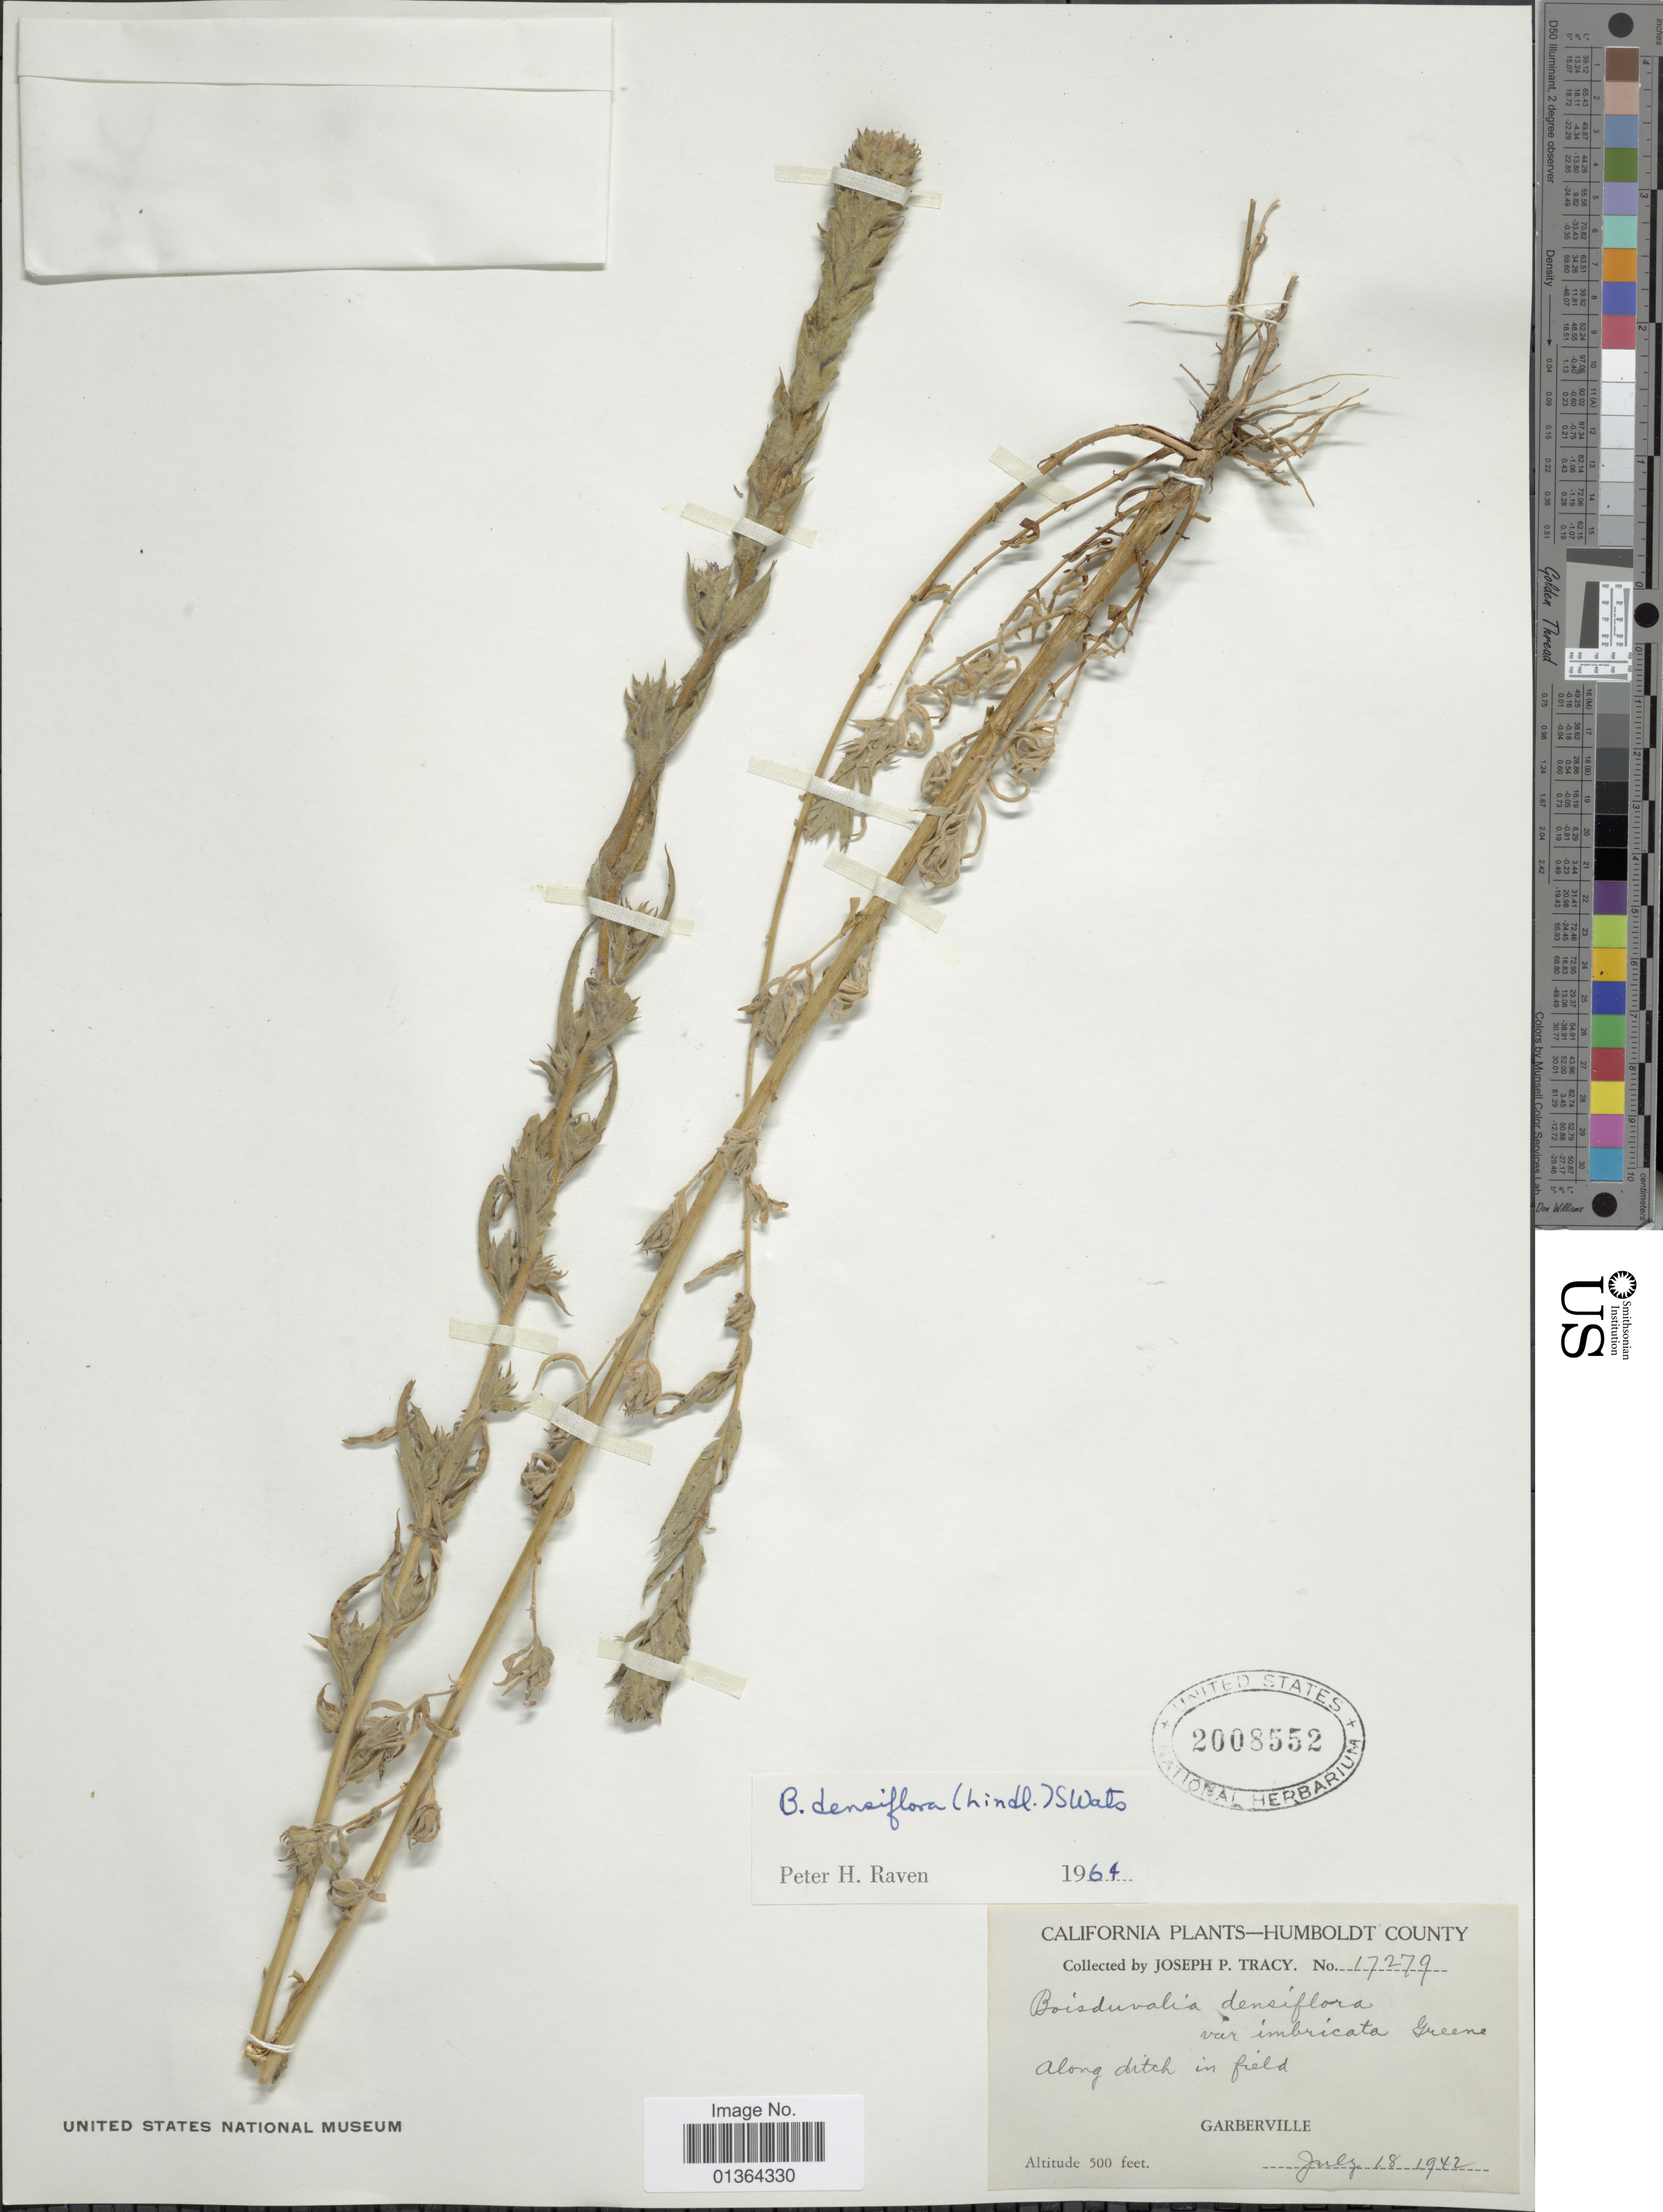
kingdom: Plantae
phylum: Tracheophyta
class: Magnoliopsida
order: Myrtales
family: Onagraceae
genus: Epilobium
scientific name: Epilobium densiflorum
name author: (Lindl.) Hoch & P.H. Raven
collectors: J. Tracy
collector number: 17279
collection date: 1942-07-18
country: United States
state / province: California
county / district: Humboldt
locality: Humboldt County. Garberville.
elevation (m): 152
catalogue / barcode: US 2008552